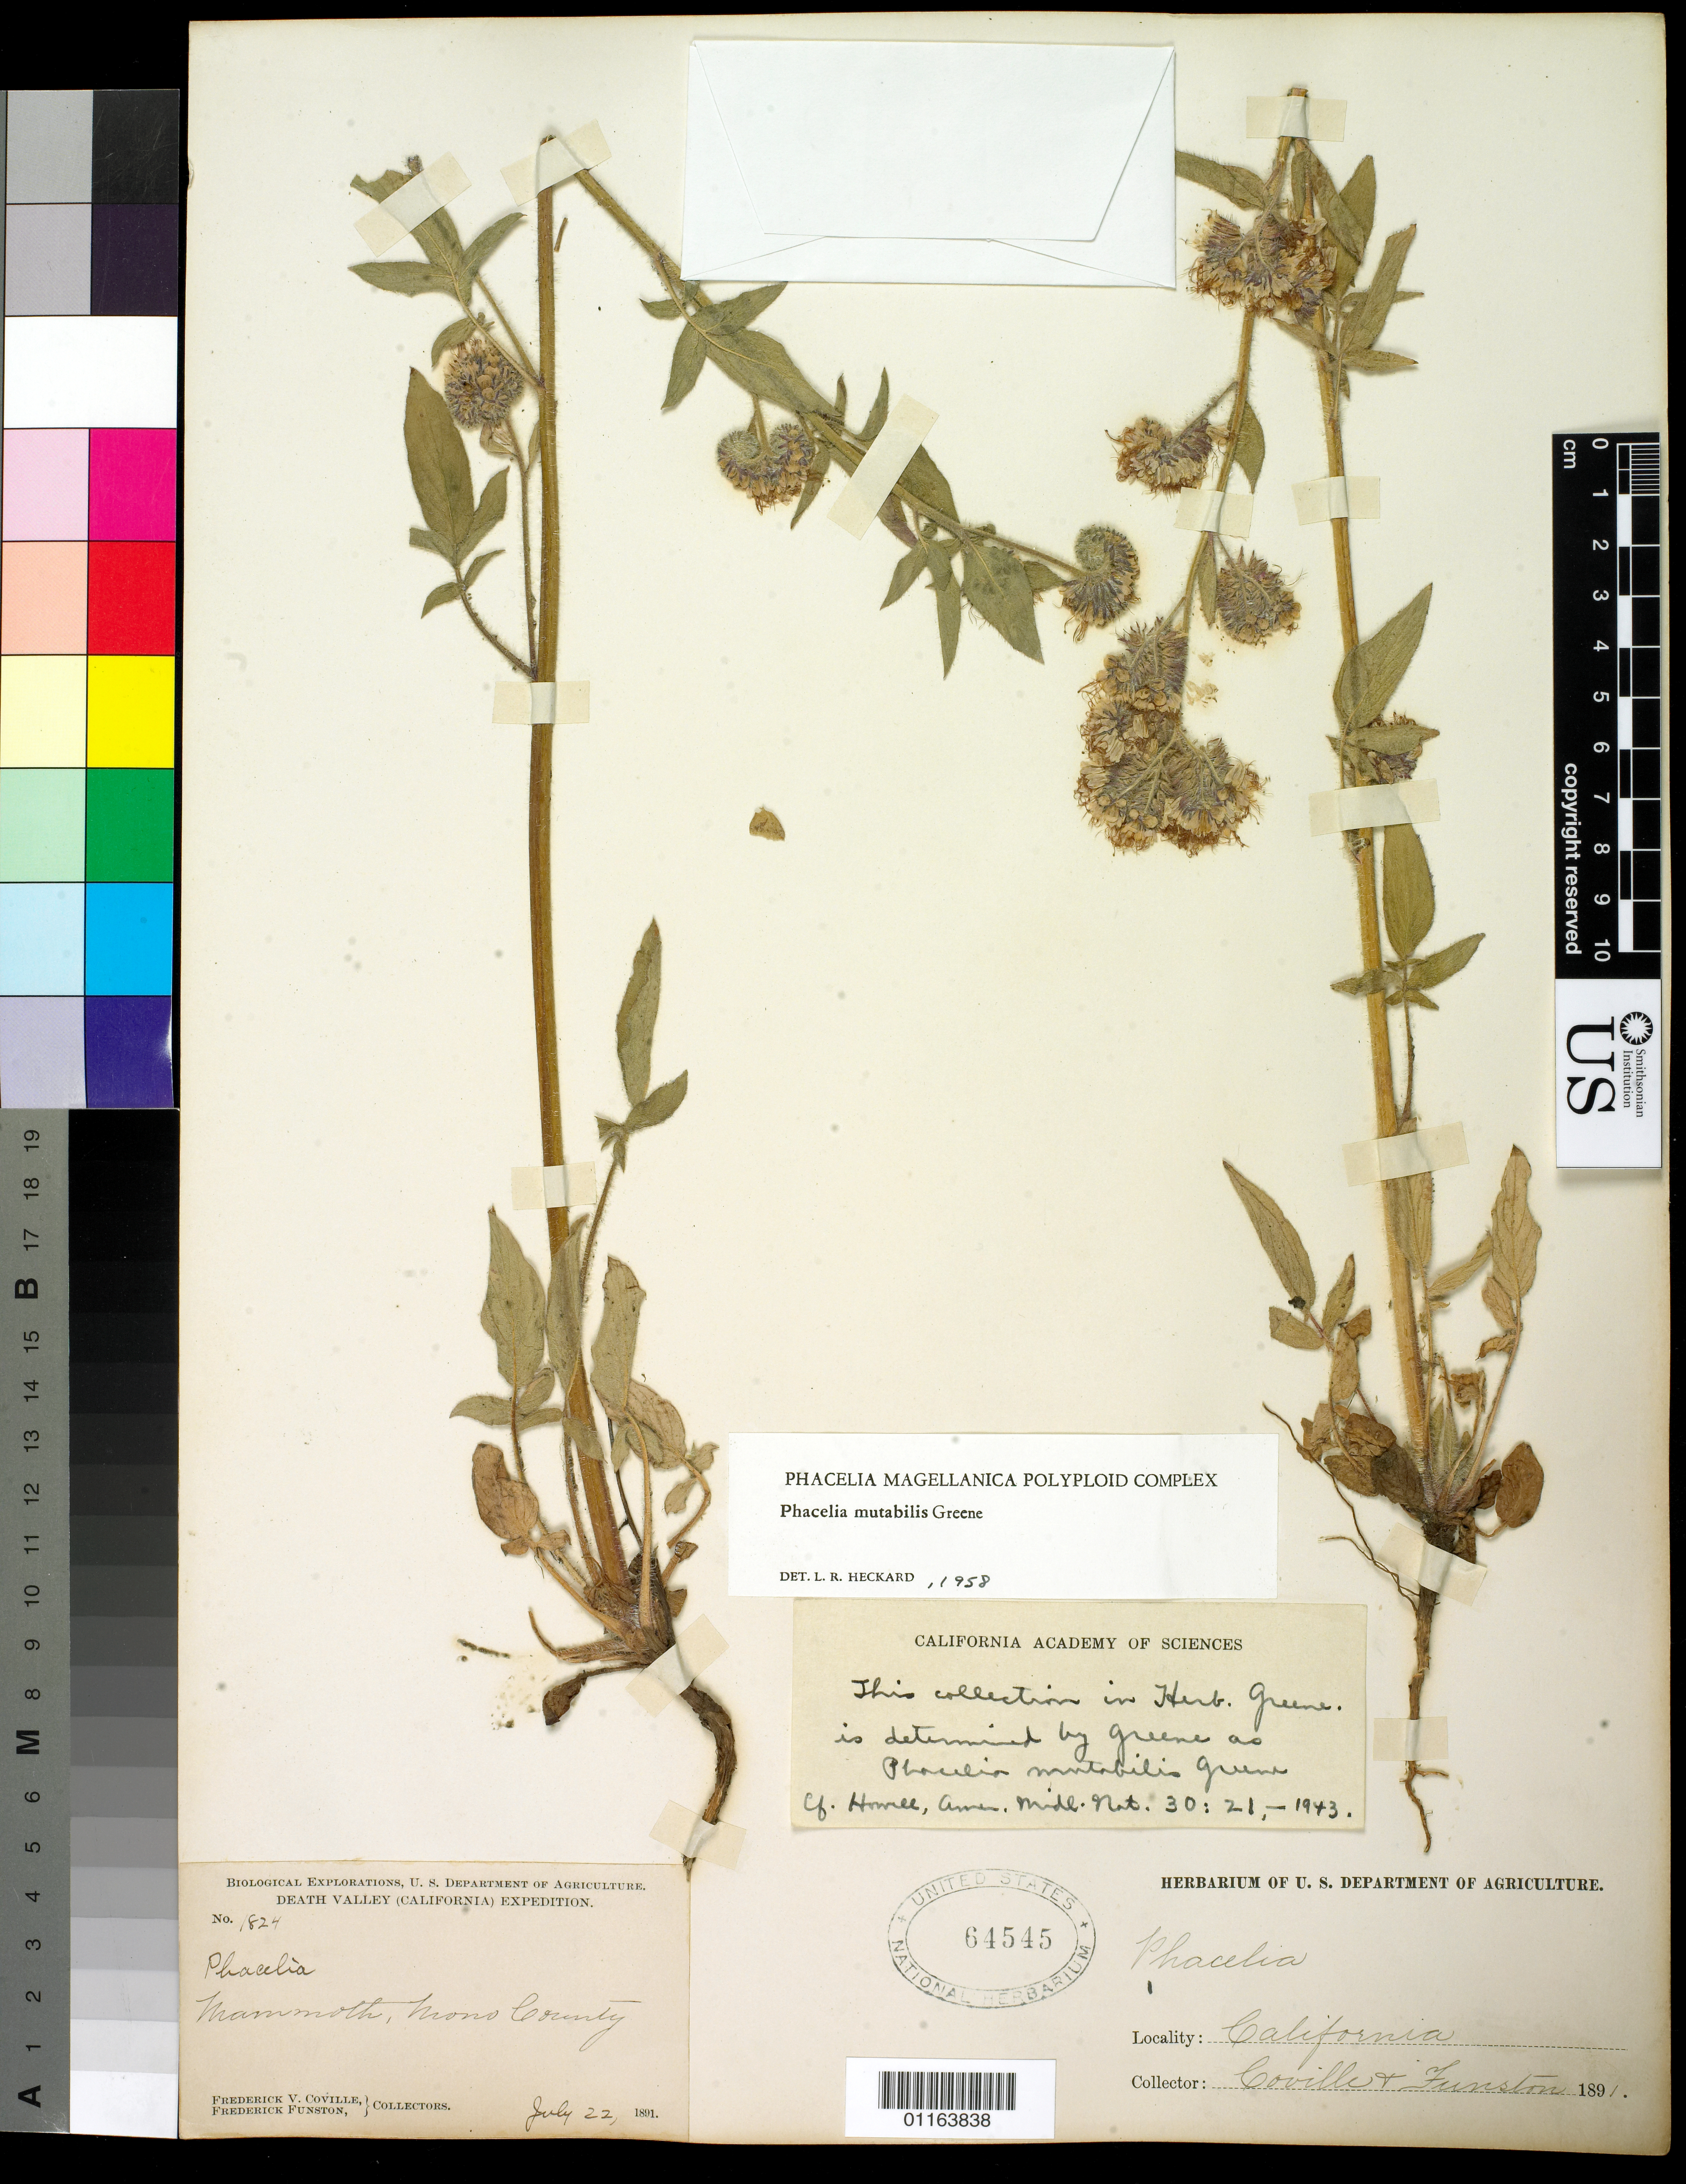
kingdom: Plantae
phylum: Tracheophyta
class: Magnoliopsida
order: Boraginales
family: Hydrophyllaceae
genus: Phacelia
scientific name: Phacelia mutabilis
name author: Greene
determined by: Heckard, Lawrence R.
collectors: F. V. Coville & F. Funston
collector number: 1824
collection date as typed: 22 Jul 1891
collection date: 1891-07-22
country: United States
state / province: California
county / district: Mono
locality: Mammouth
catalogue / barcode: US 64545